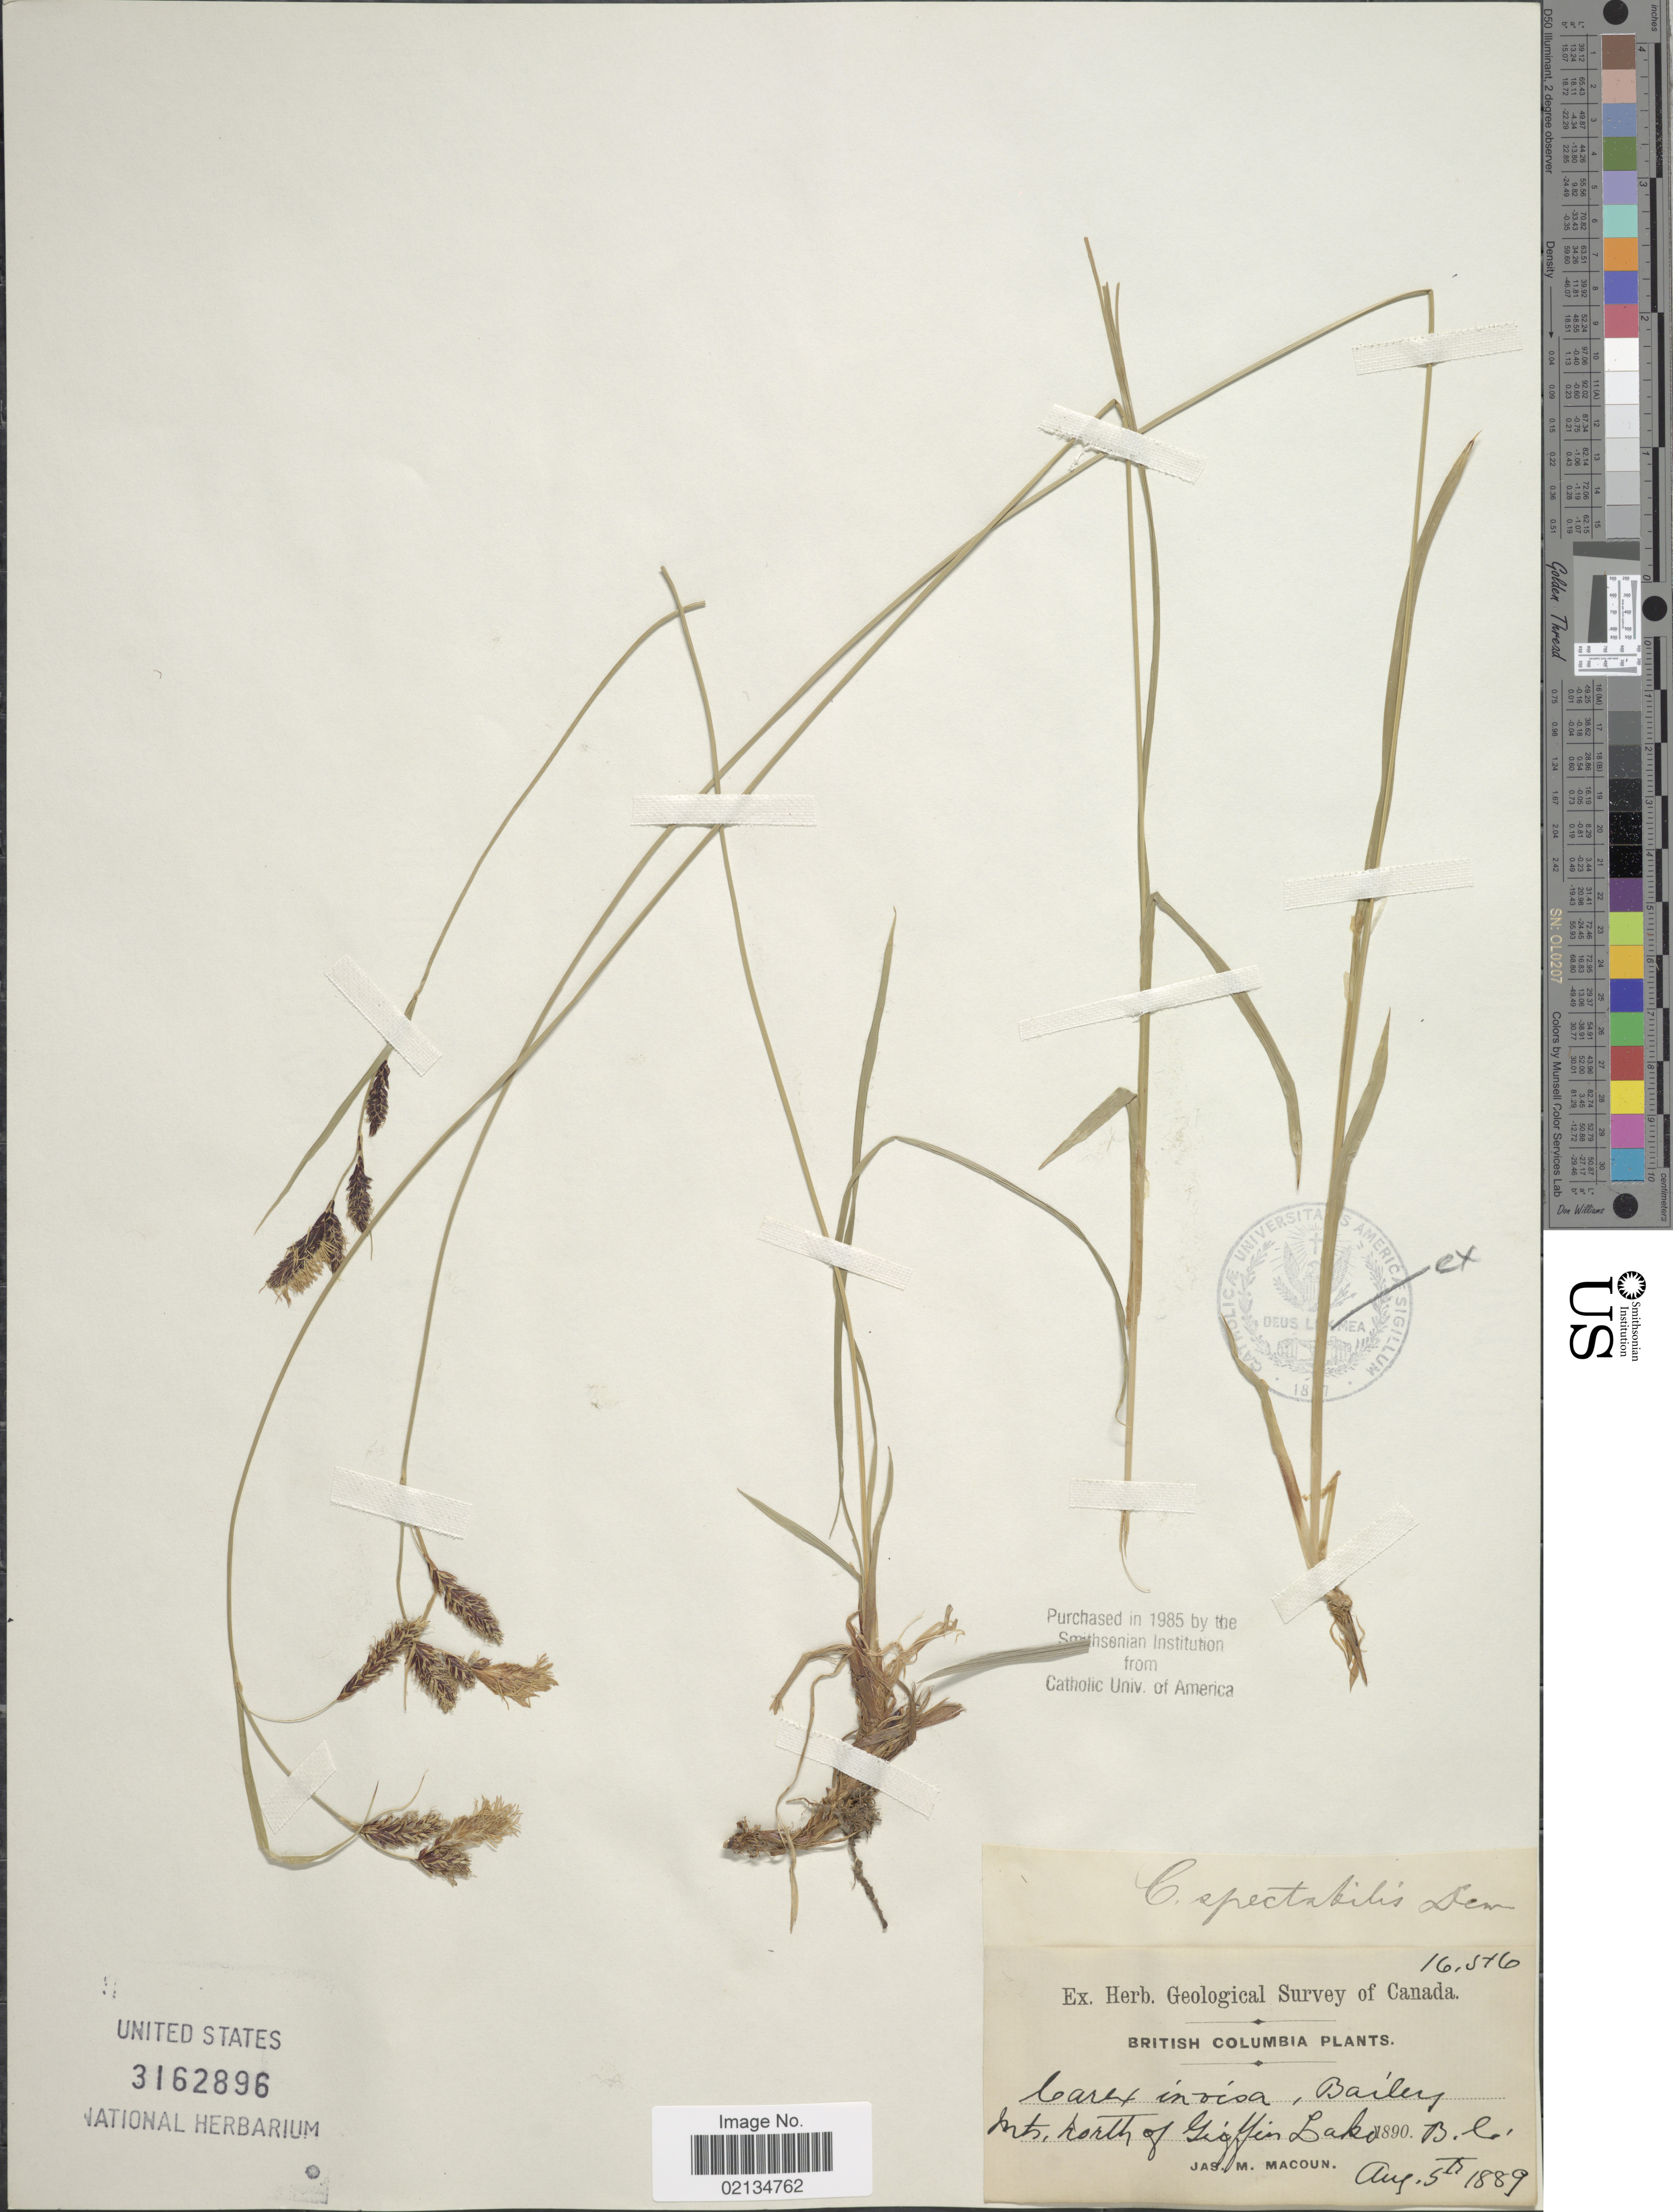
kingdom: Plantae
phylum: Tracheophyta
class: Liliopsida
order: Poales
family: Cyperaceae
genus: Carex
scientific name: Carex spectabilis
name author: Dewey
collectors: J. M. Macoun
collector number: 16516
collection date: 1889-08-05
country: Canada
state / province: British Columbia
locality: Mts, north of Griffin Lake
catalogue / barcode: US 3162896